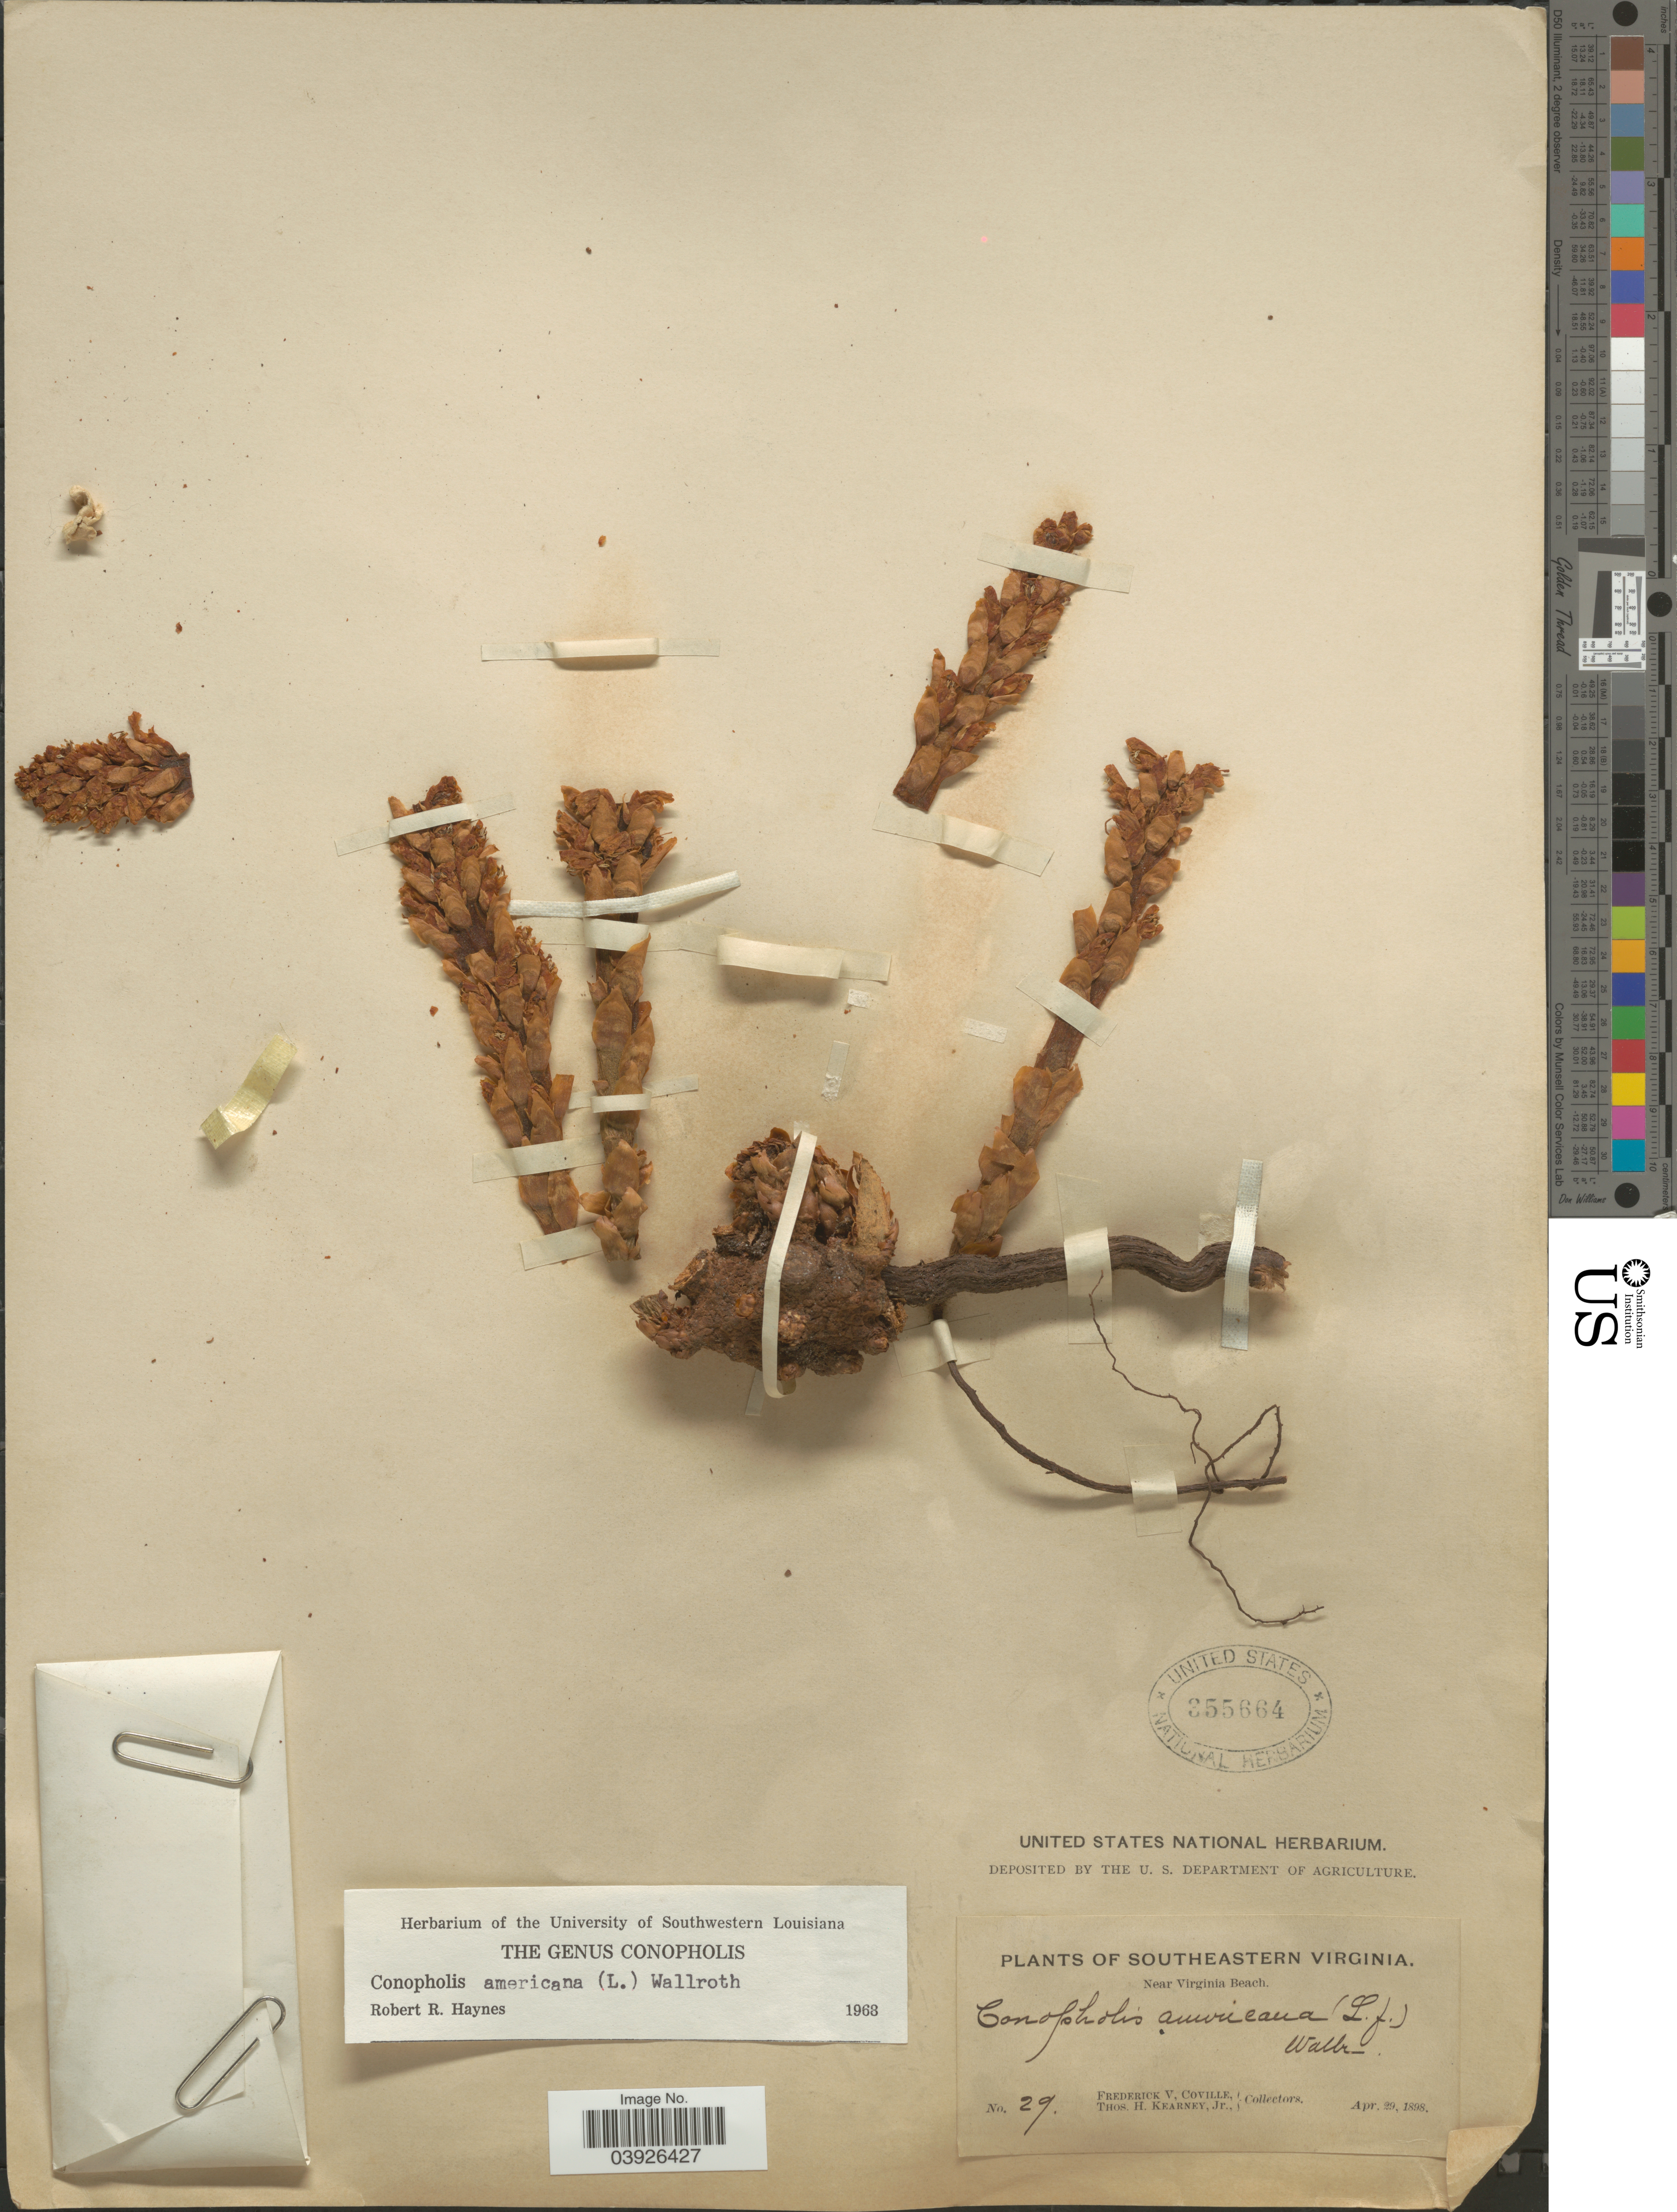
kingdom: Plantae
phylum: Tracheophyta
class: Magnoliopsida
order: Lamiales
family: Orobanchaceae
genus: Conopholis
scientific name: Conopholis americana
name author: (L. f.) Wallr.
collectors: F. V. Coville & T. H. Kearney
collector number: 29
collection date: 1898-04-29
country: United States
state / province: Virginia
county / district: City of Virginia Beach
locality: Southeastern Virginia. Near Virginia Beach.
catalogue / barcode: US 355664